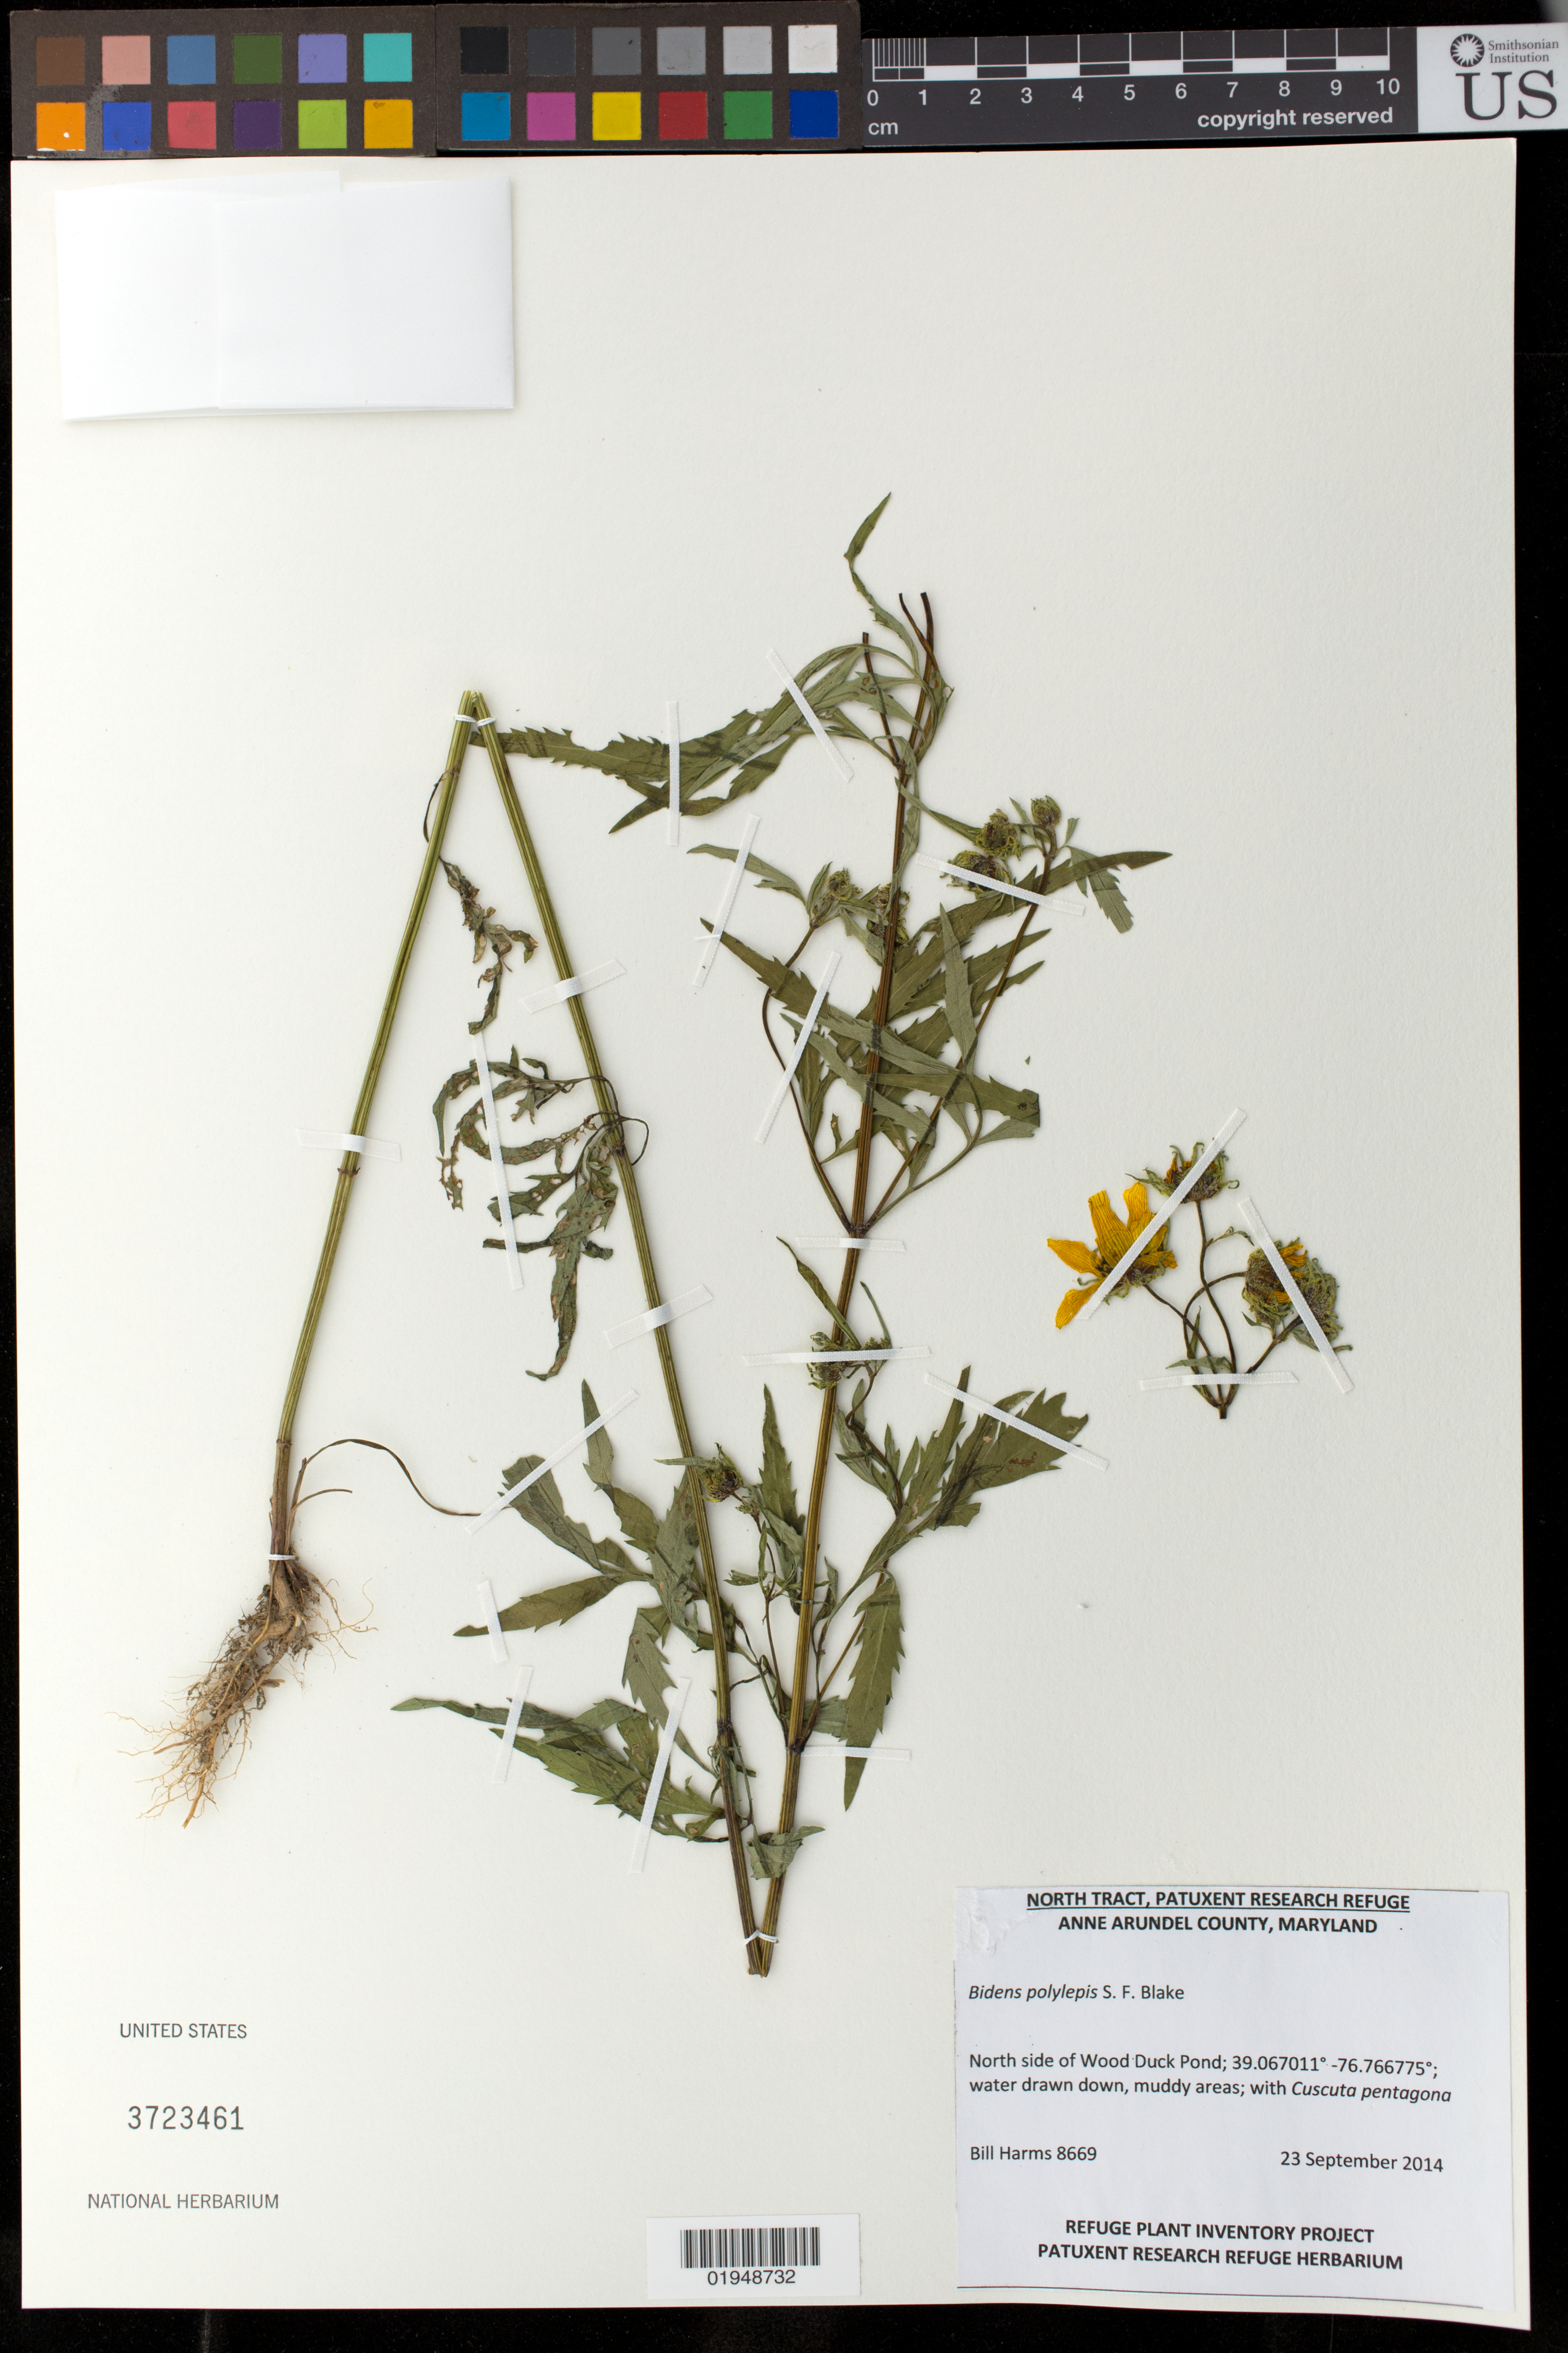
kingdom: Plantae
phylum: Tracheophyta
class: Magnoliopsida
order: Asterales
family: Asteraceae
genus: Bidens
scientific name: Bidens polylepis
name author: S.F. Blake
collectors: B. Harms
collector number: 8669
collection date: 2014-09-23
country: United States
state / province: Maryland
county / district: Anne Arundel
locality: North Tract, Patuxent Research Refuge, North side of Wood Duck Pond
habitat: water drawn down, muddy areas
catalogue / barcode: US 3723461